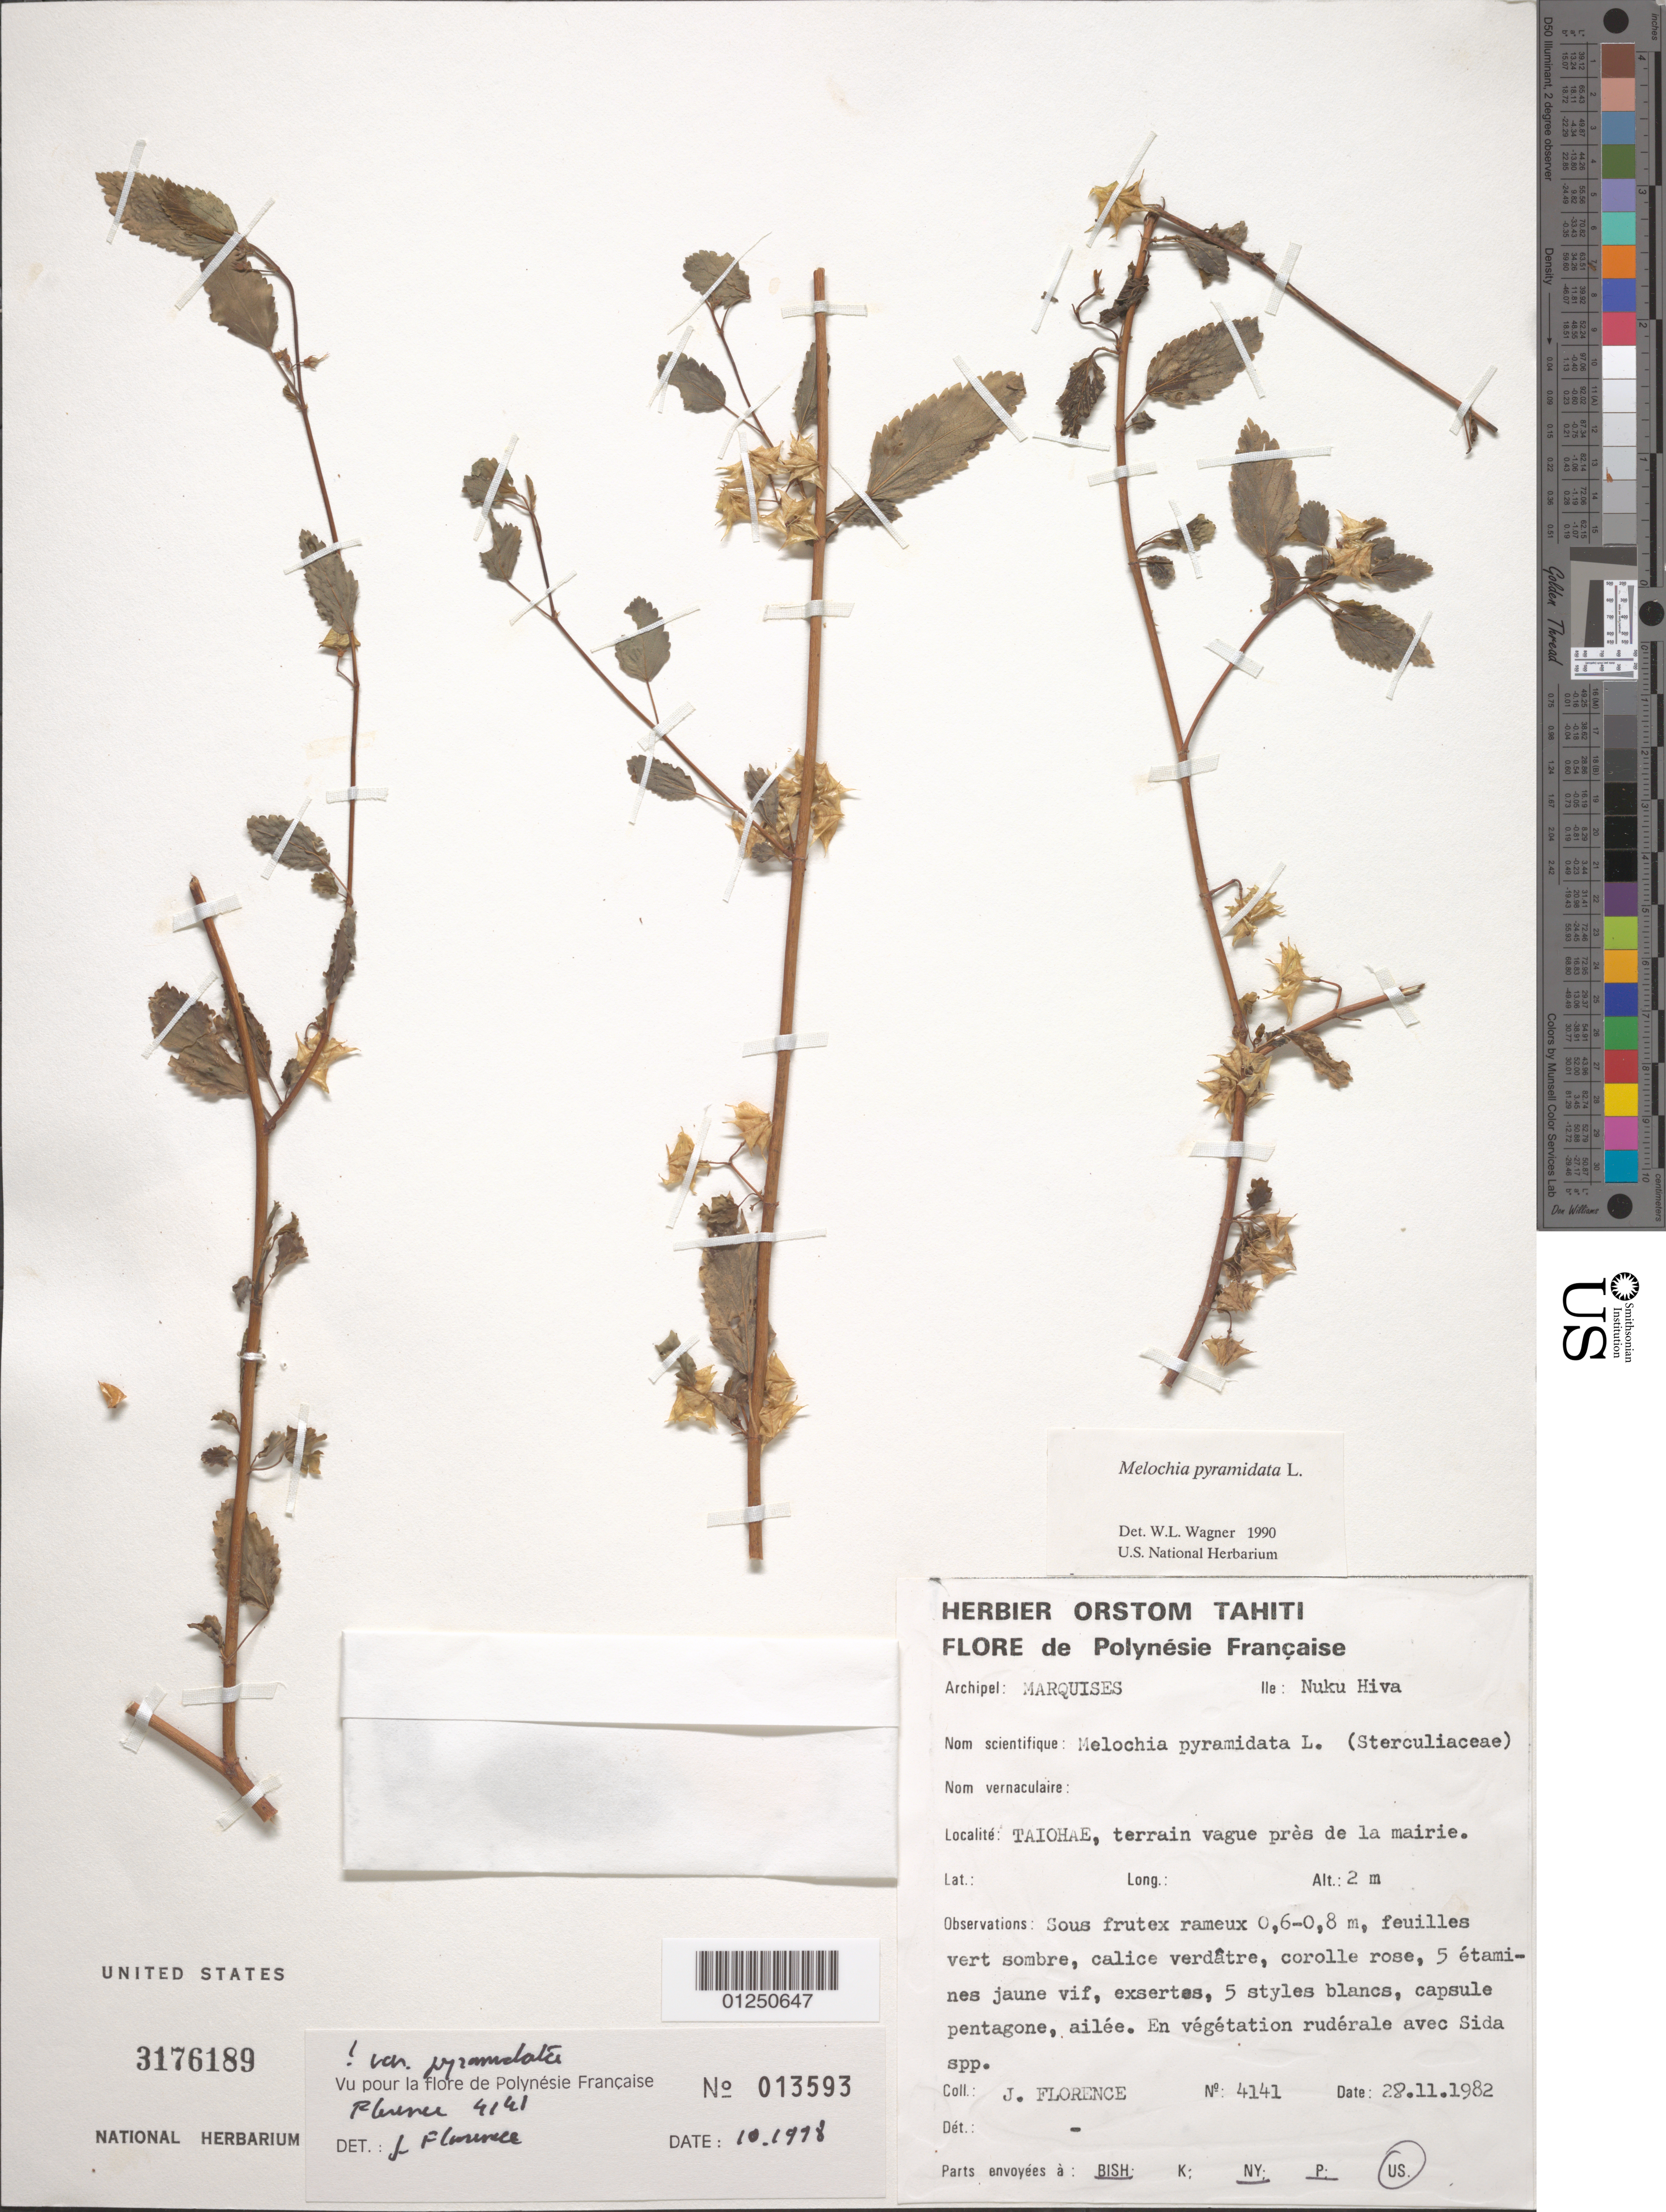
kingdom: Plantae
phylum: Tracheophyta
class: Magnoliopsida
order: Malvales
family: Malvaceae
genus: Melochia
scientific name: Melochia pyramidata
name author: L.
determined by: Wagner, W. L., (BOT), Smithsonian Institution - National Museum of Natural History (UNITED STATES)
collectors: J. Florence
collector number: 4141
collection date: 1982-11-28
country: French Polynesia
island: Nuku Hiva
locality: Taiohae, terrain vague près de la mairie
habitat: En végétation rudérale avec Sida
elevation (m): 2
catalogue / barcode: US 3176189